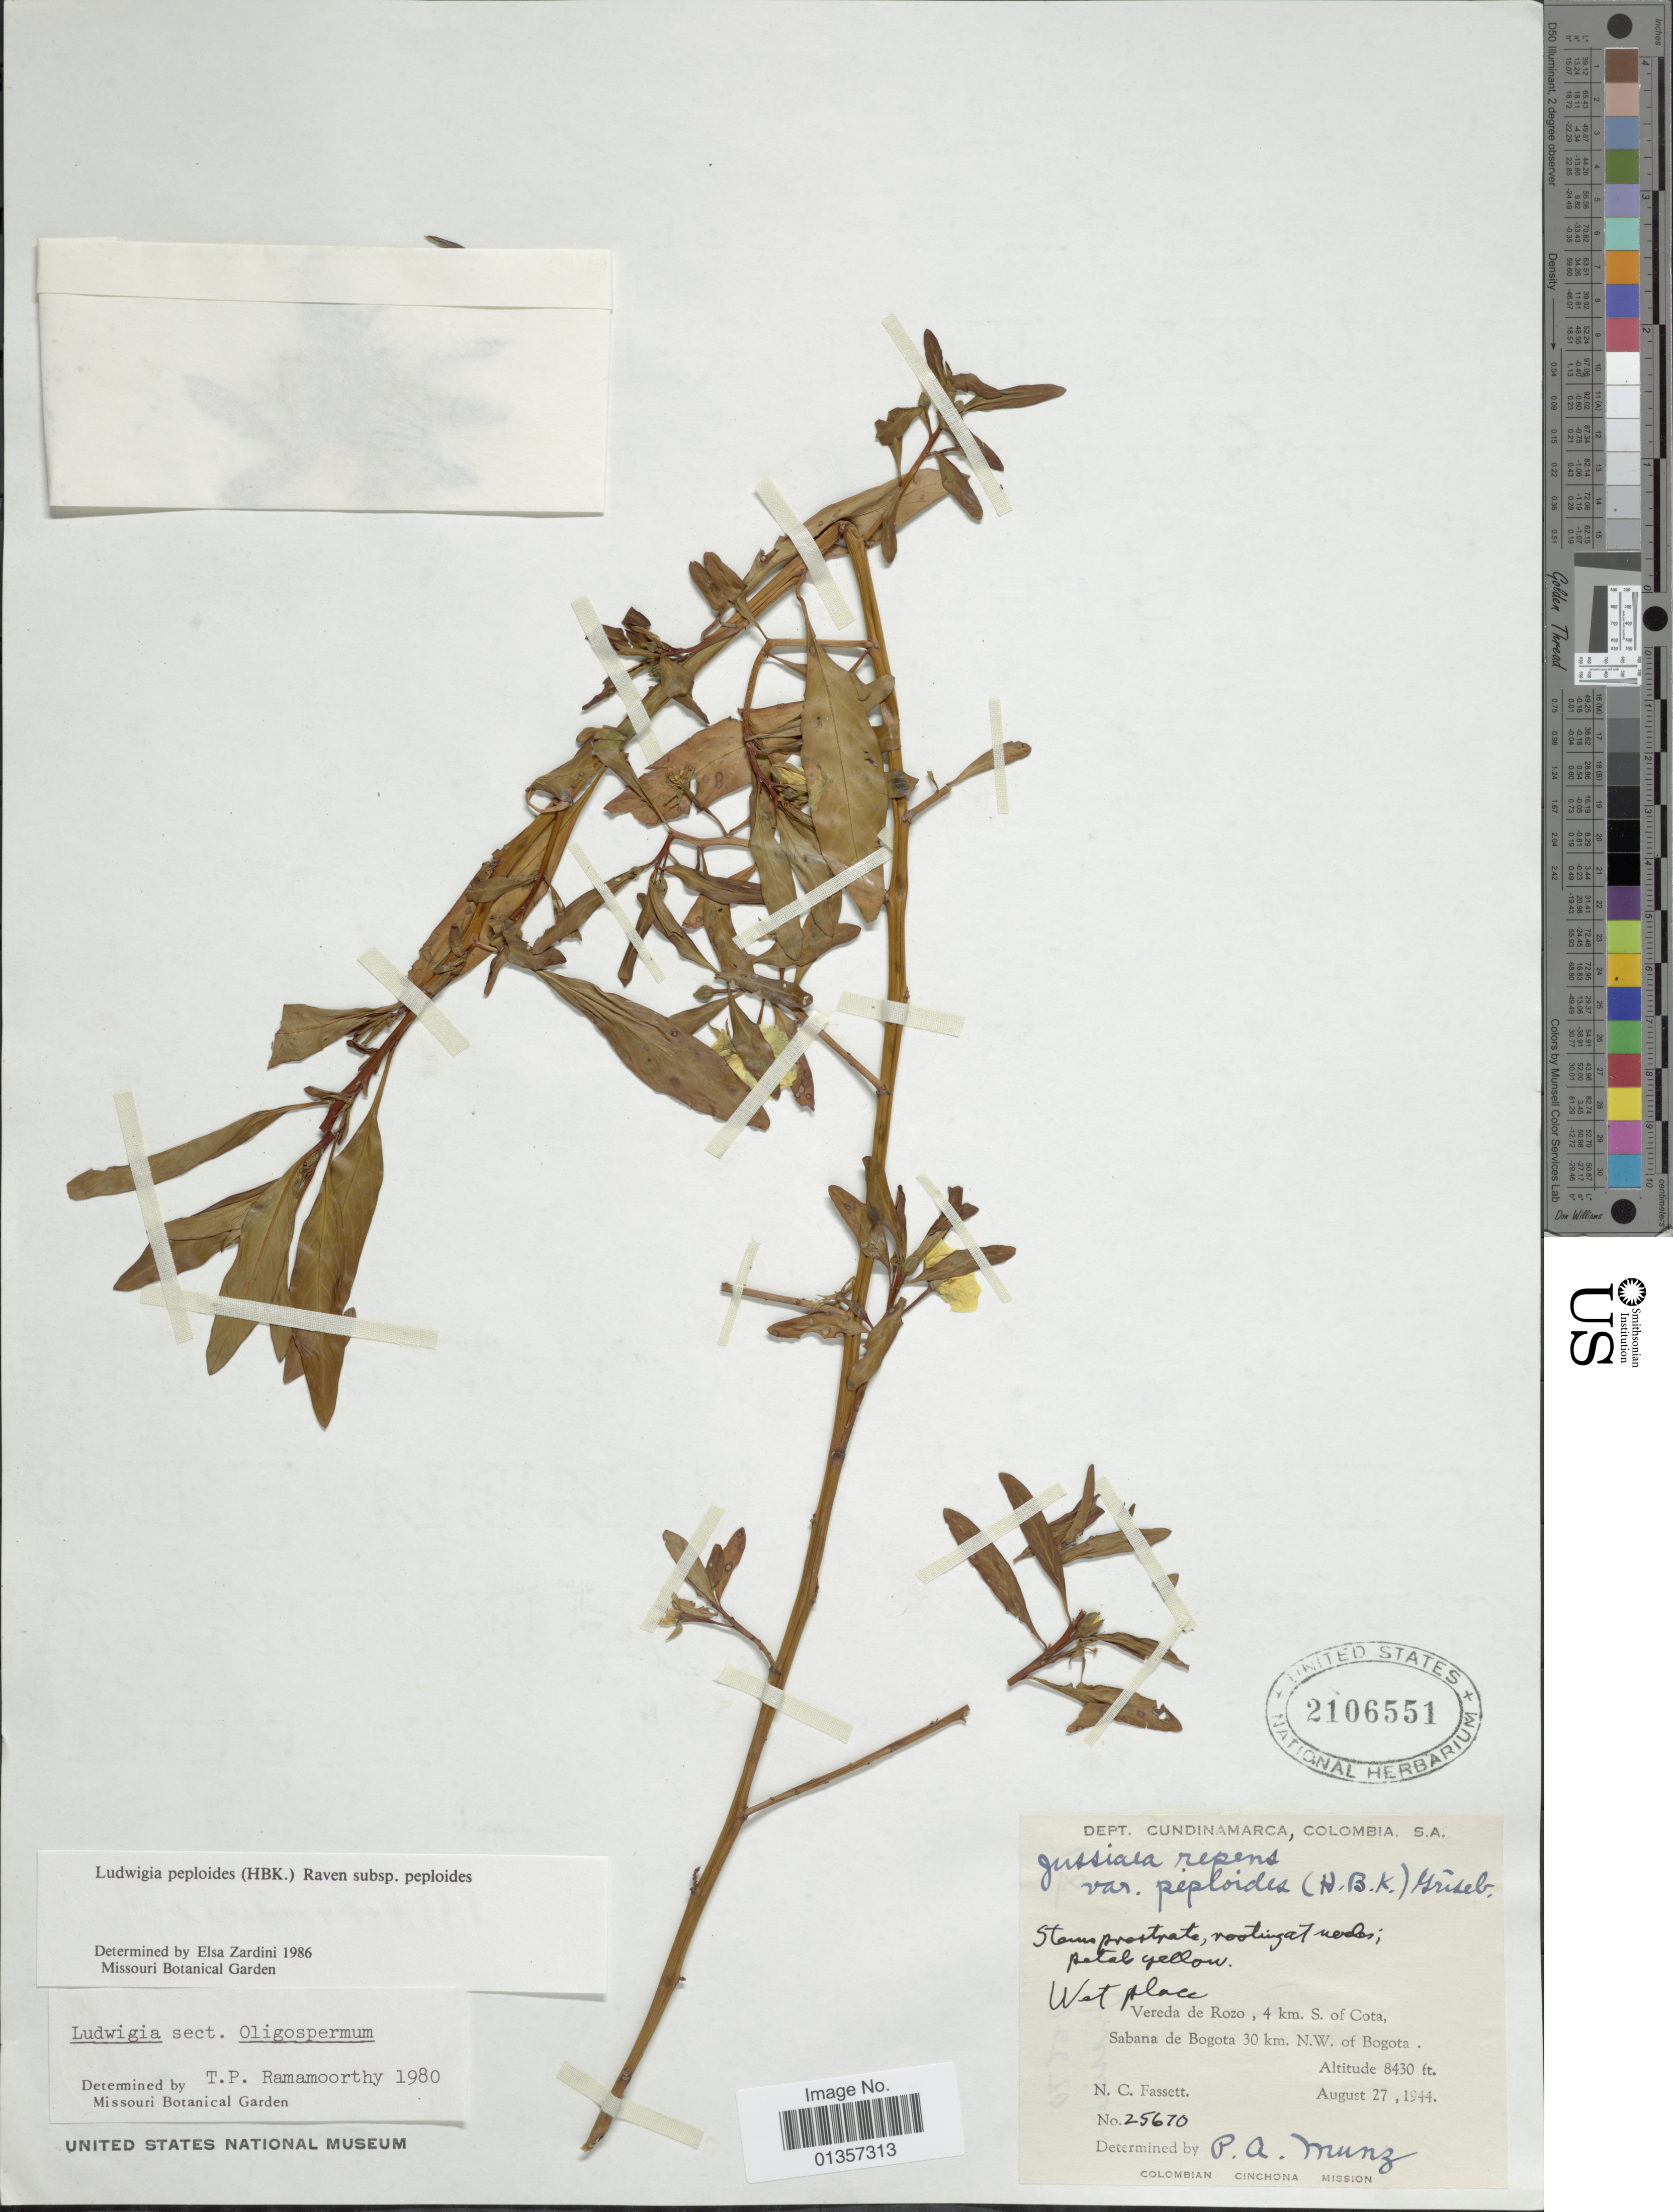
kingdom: Plantae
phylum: Tracheophyta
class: Magnoliopsida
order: Myrtales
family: Onagraceae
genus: Ludwigia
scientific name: Ludwigia peploides subsp. peploides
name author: (Kunth) P.H. Raven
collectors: N. C. Fassett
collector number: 25670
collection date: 1944-08-27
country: Colombia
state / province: Cundinamarca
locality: Vereda de Rozo, 4 km. S. of Cota, Sabana de Bogota 30 km. N.W. of Bogota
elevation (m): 2569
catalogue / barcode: US 2106551